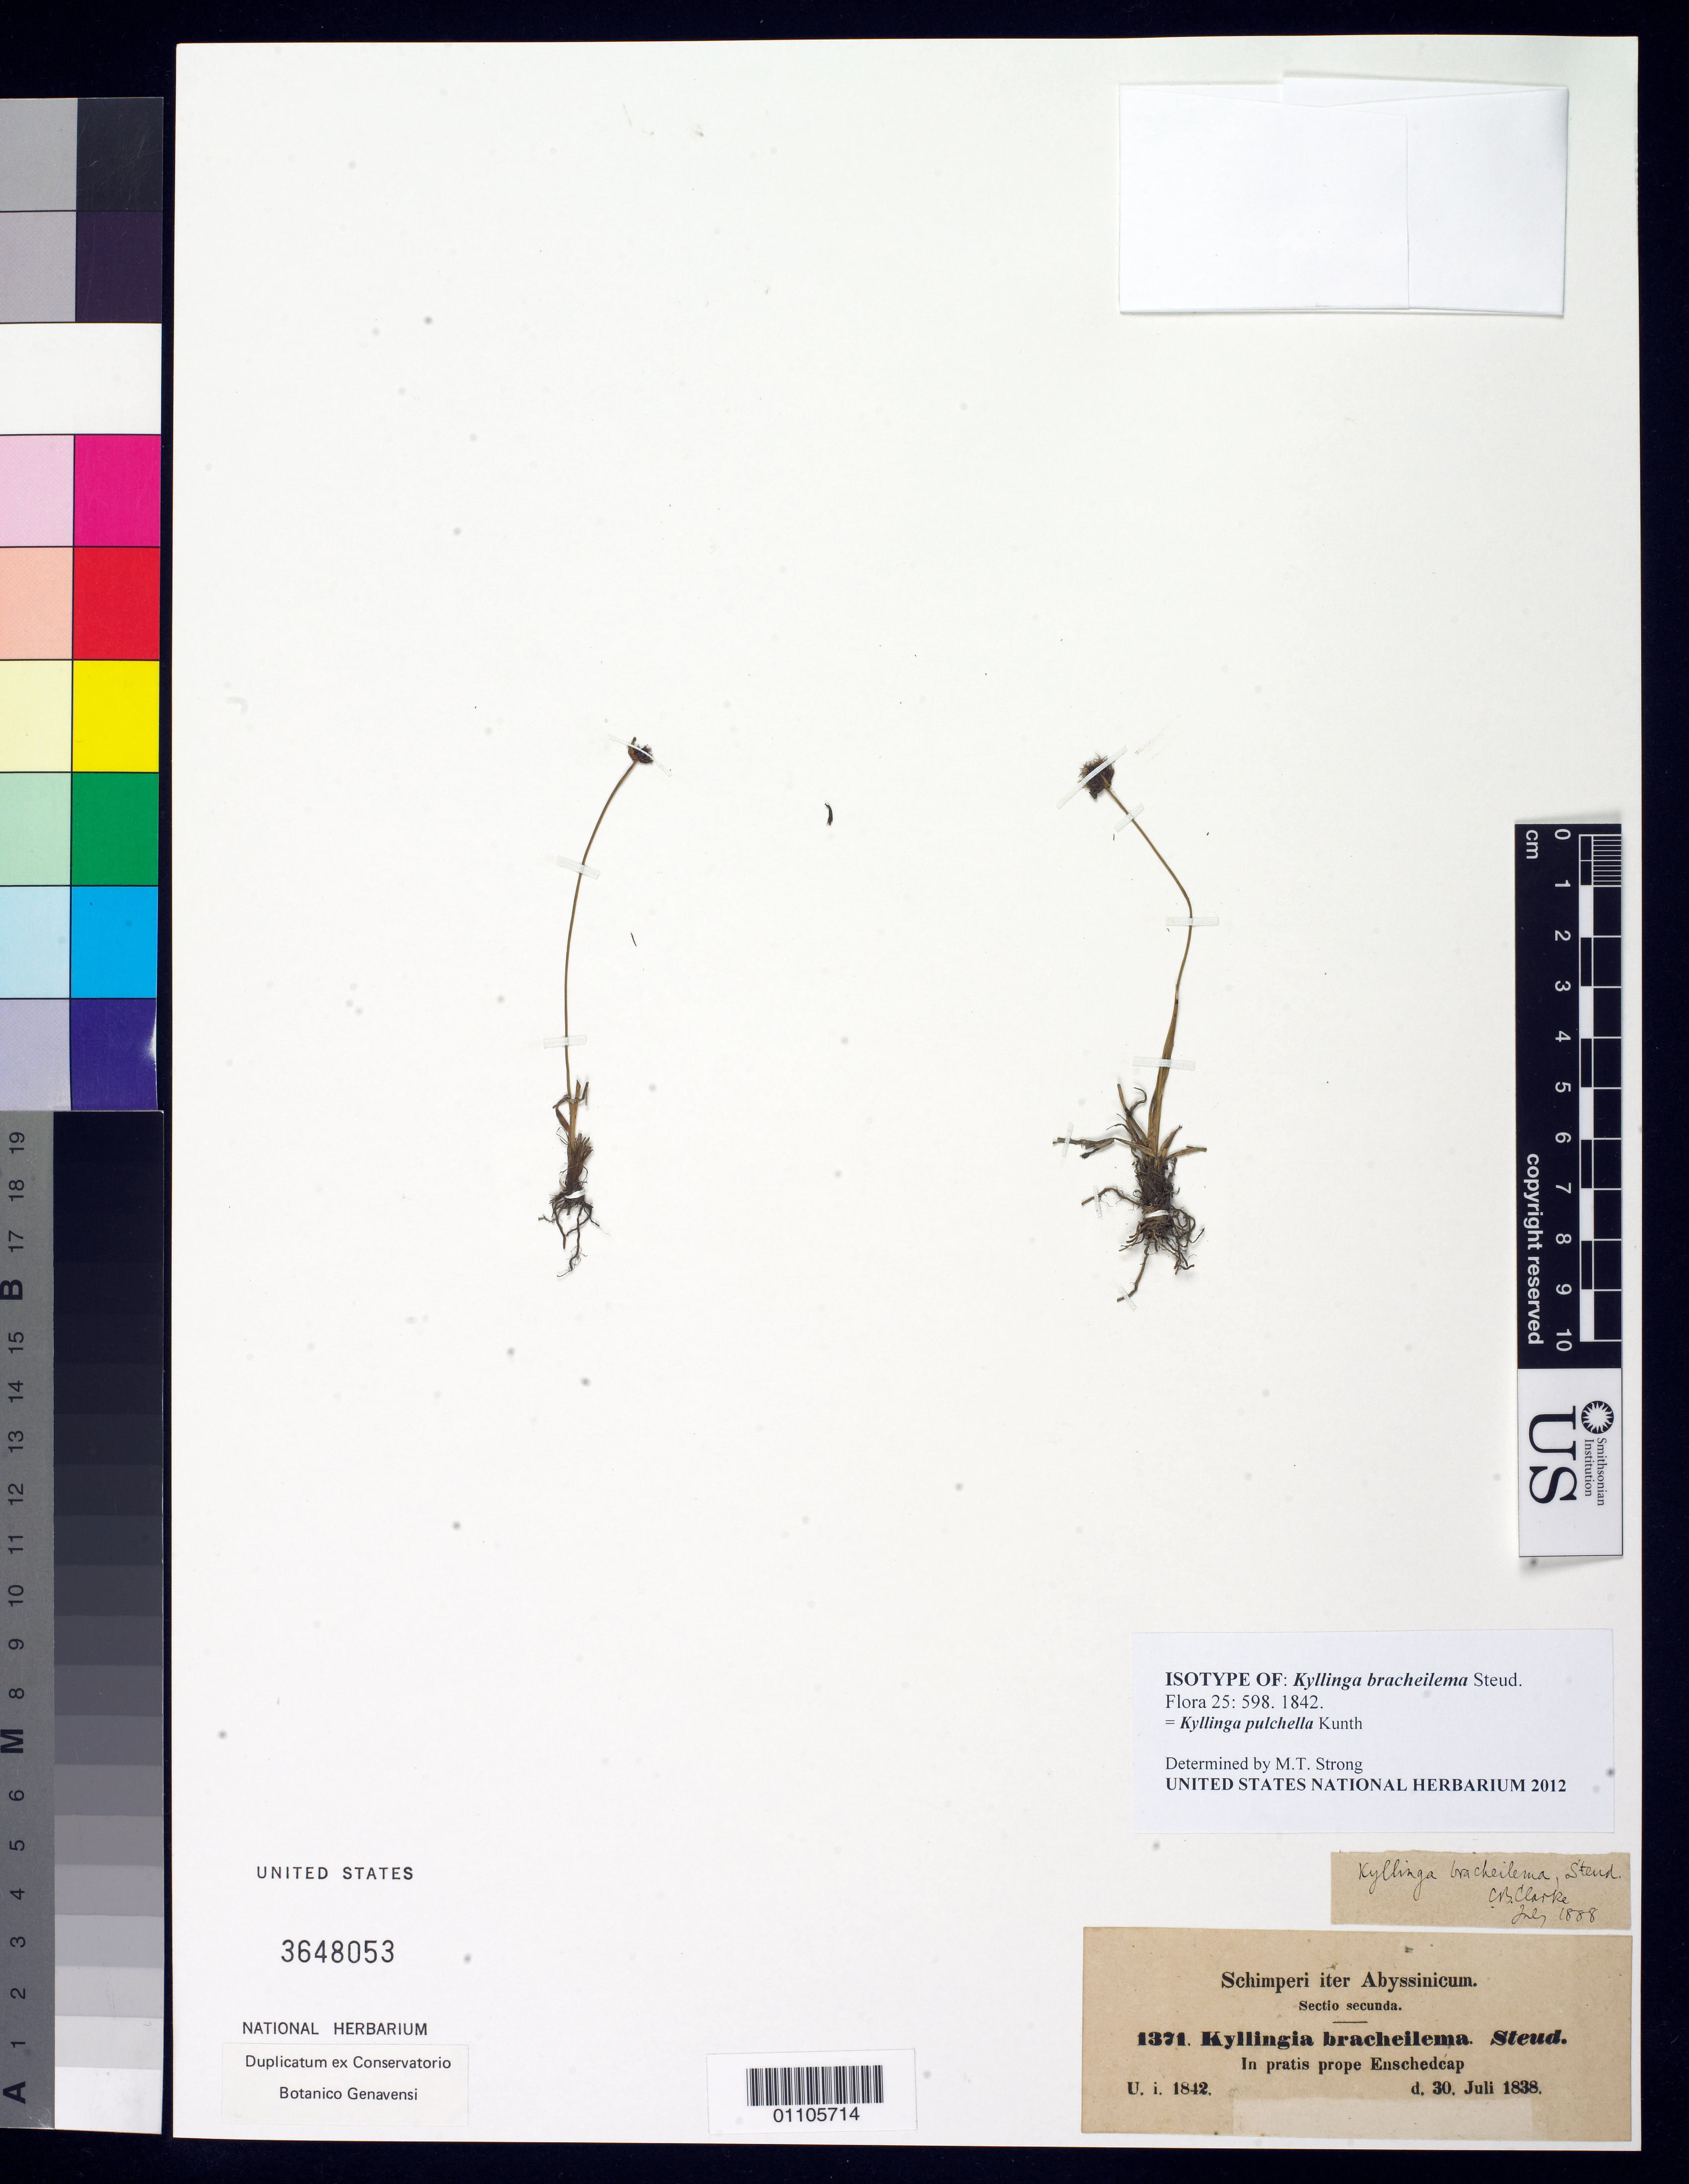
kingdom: Plantae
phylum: Tracheophyta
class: Liliopsida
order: Poales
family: Cyperaceae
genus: Kyllinga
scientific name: Kyllinga bracheilema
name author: Steud.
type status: Isotype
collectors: G. W. Schimper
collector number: II 1371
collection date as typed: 30 Jul 1838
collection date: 1838-07-30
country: Ethiopia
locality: In pratis prope Enschedcap.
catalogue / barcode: US 3648053